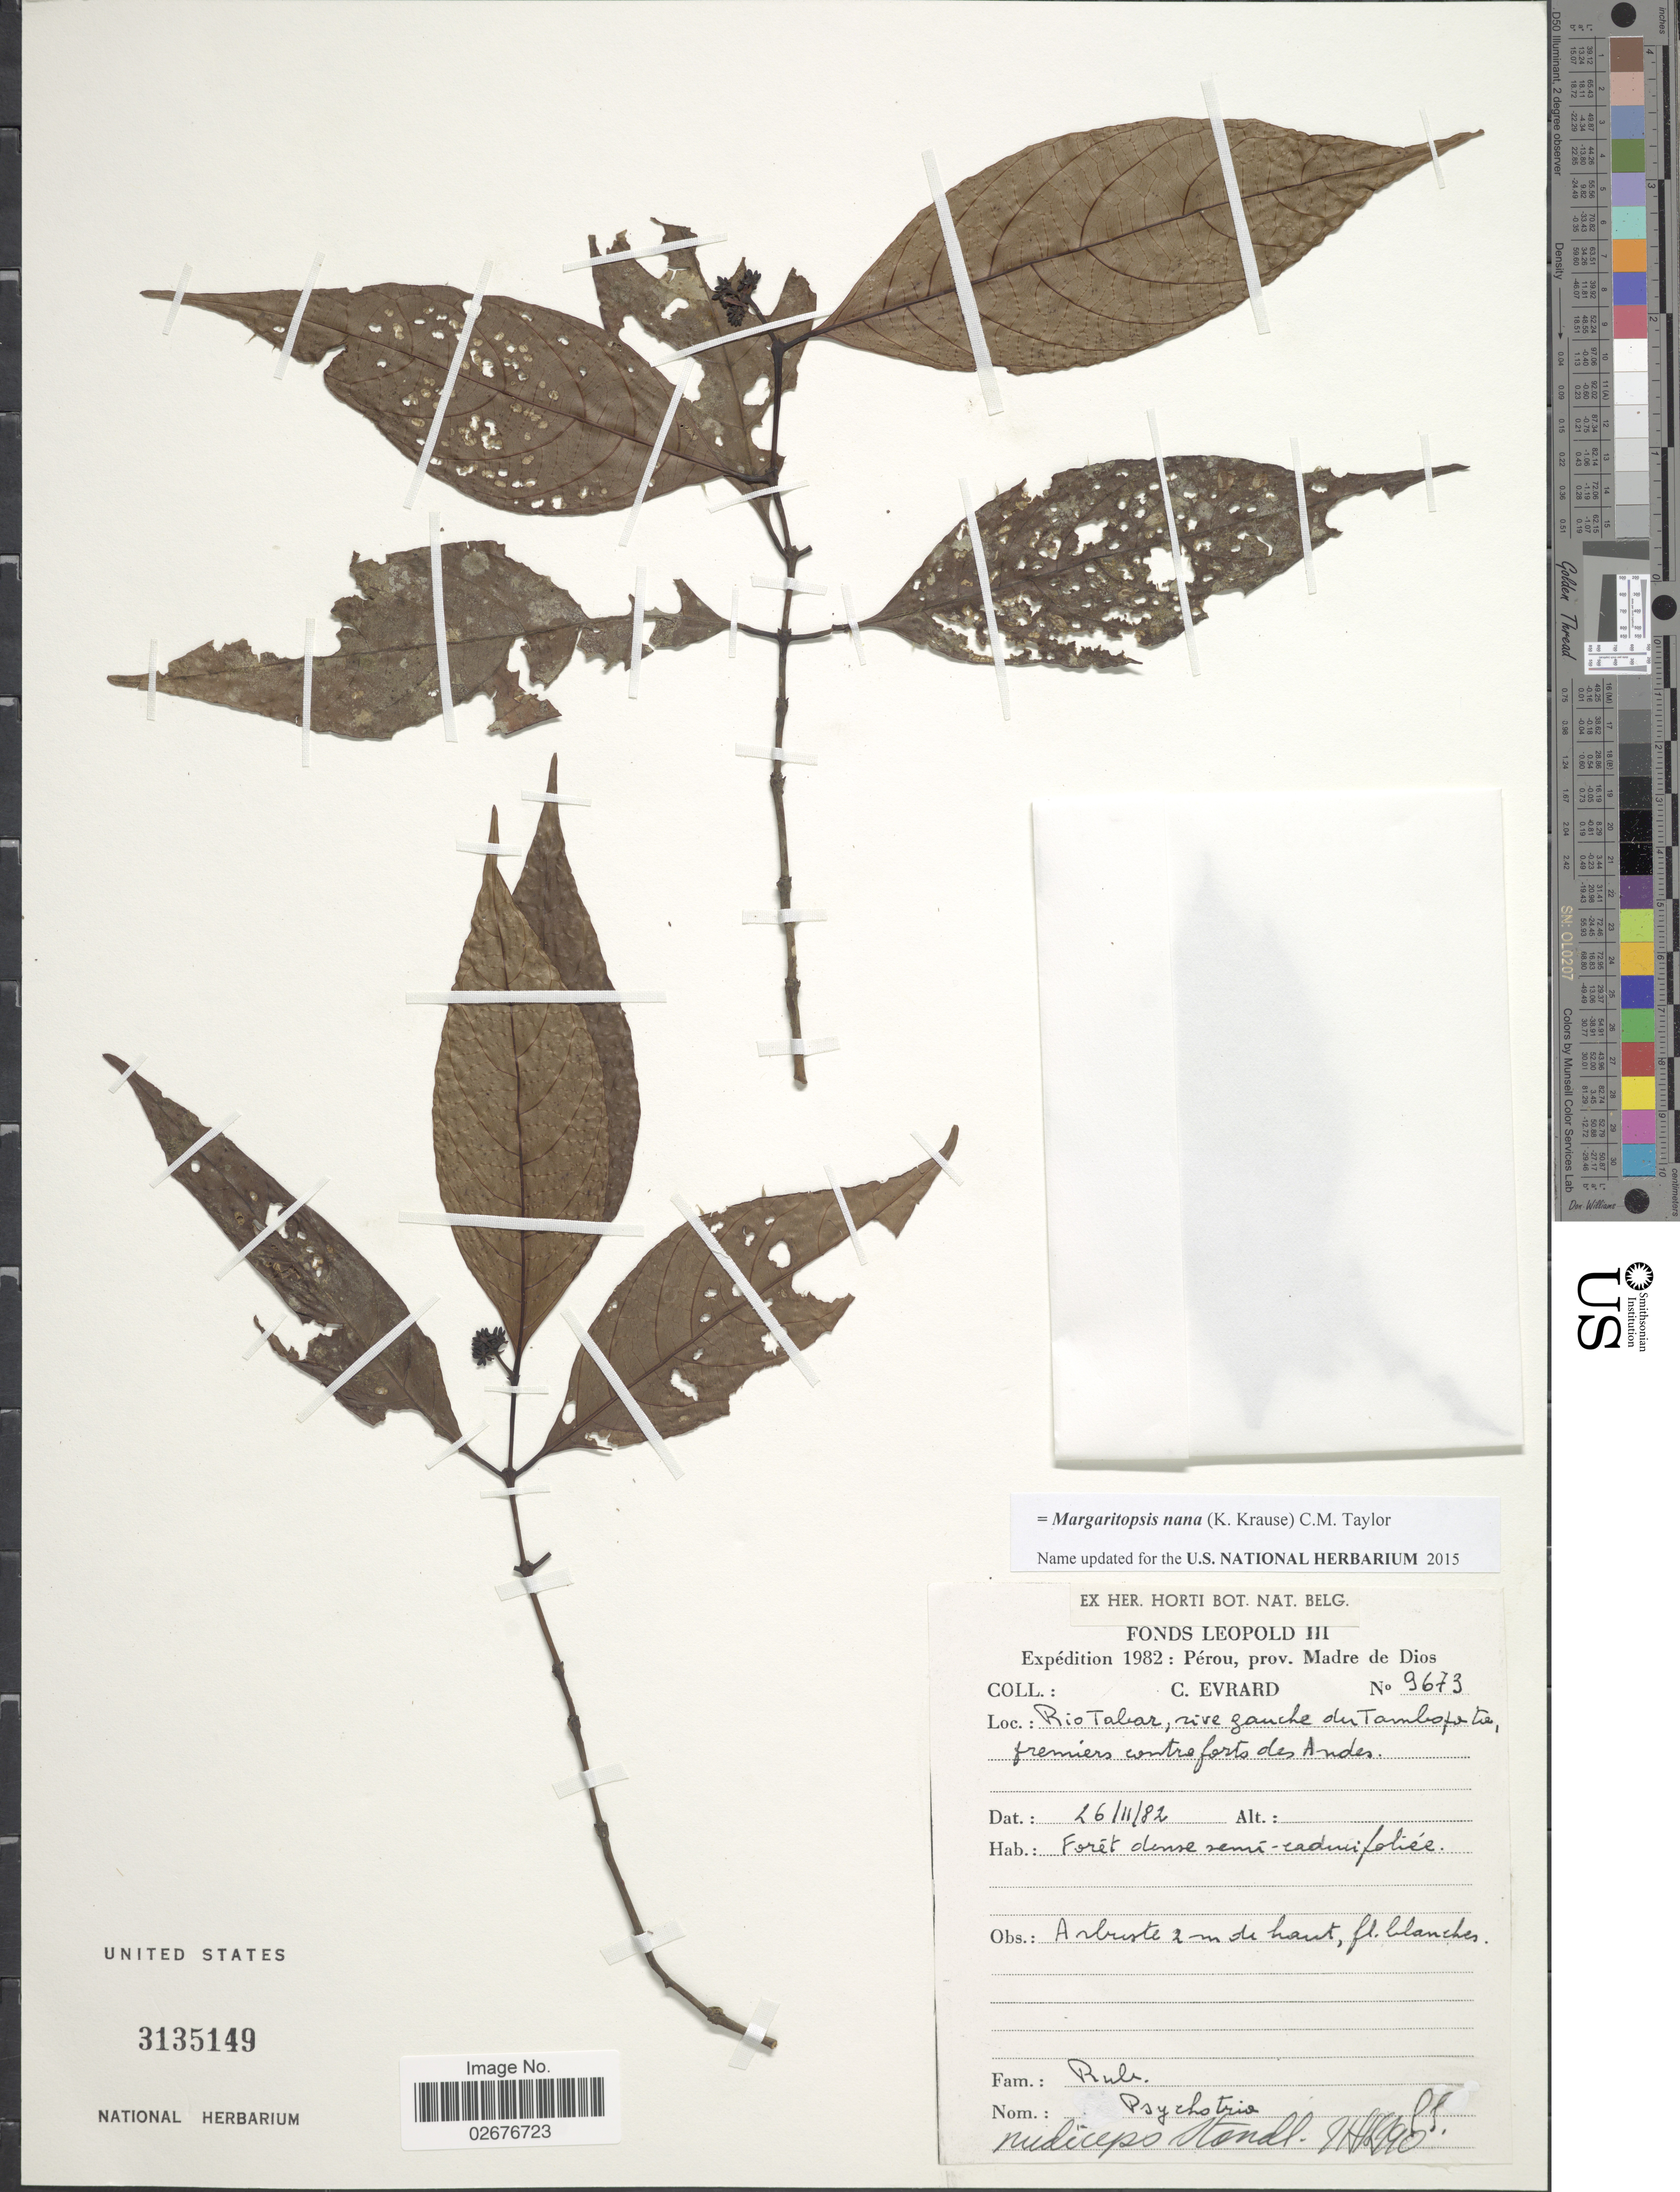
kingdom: Plantae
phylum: Tracheophyta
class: Magnoliopsida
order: Gentianales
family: Rubiaceae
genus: Margaritopsis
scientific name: Margaritopsis nana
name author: (K. Krause) C.M. Taylor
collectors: C. Evrard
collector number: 9673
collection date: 1982-11-26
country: Peru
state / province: Madre de Dios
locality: Río Tabar, rive gauche du Tambopata, premiers contreforts des Andes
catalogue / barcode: US 3135149